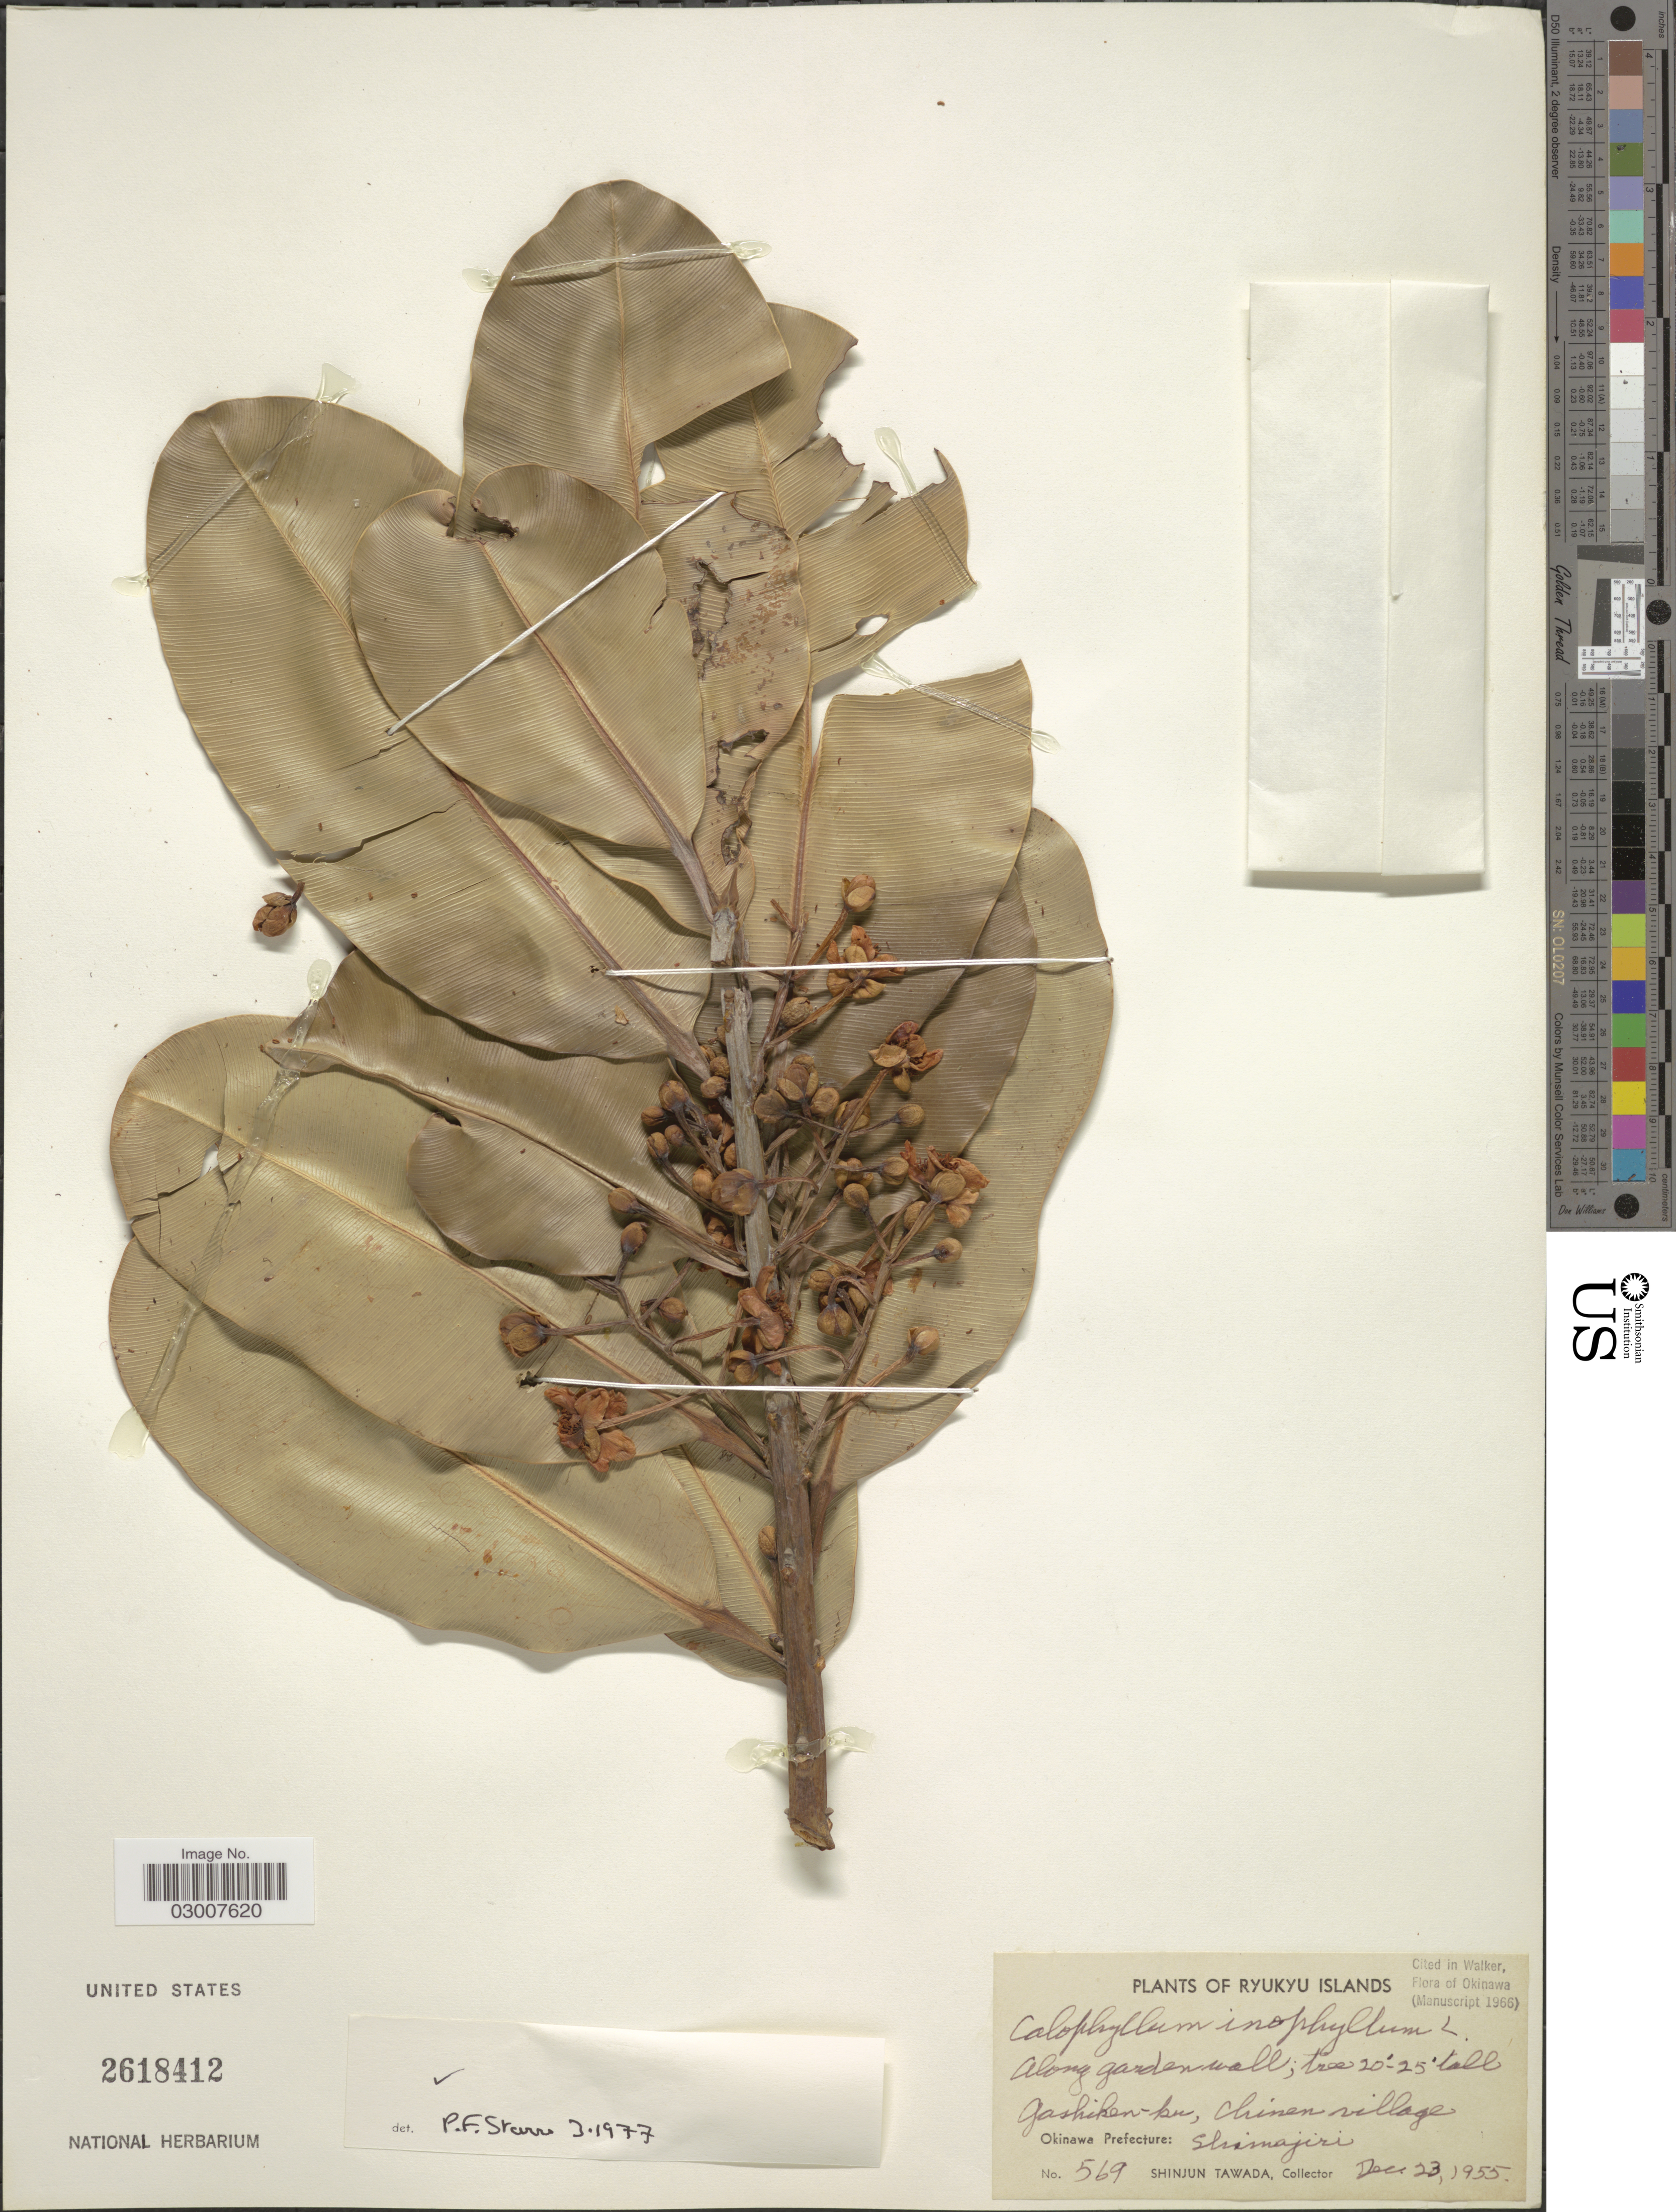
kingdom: Plantae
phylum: Tracheophyta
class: Magnoliopsida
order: Malpighiales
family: Calophyllaceae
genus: Calophyllum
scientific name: Calophyllum inophyllum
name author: L.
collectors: S. Tawada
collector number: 569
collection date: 1955-12-23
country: Japan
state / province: Okinawa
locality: Ryukyu Islands. Gashiken-ku, Chinen village. Okinawa Prefecture: Shimajiri.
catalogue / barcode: US 2618412